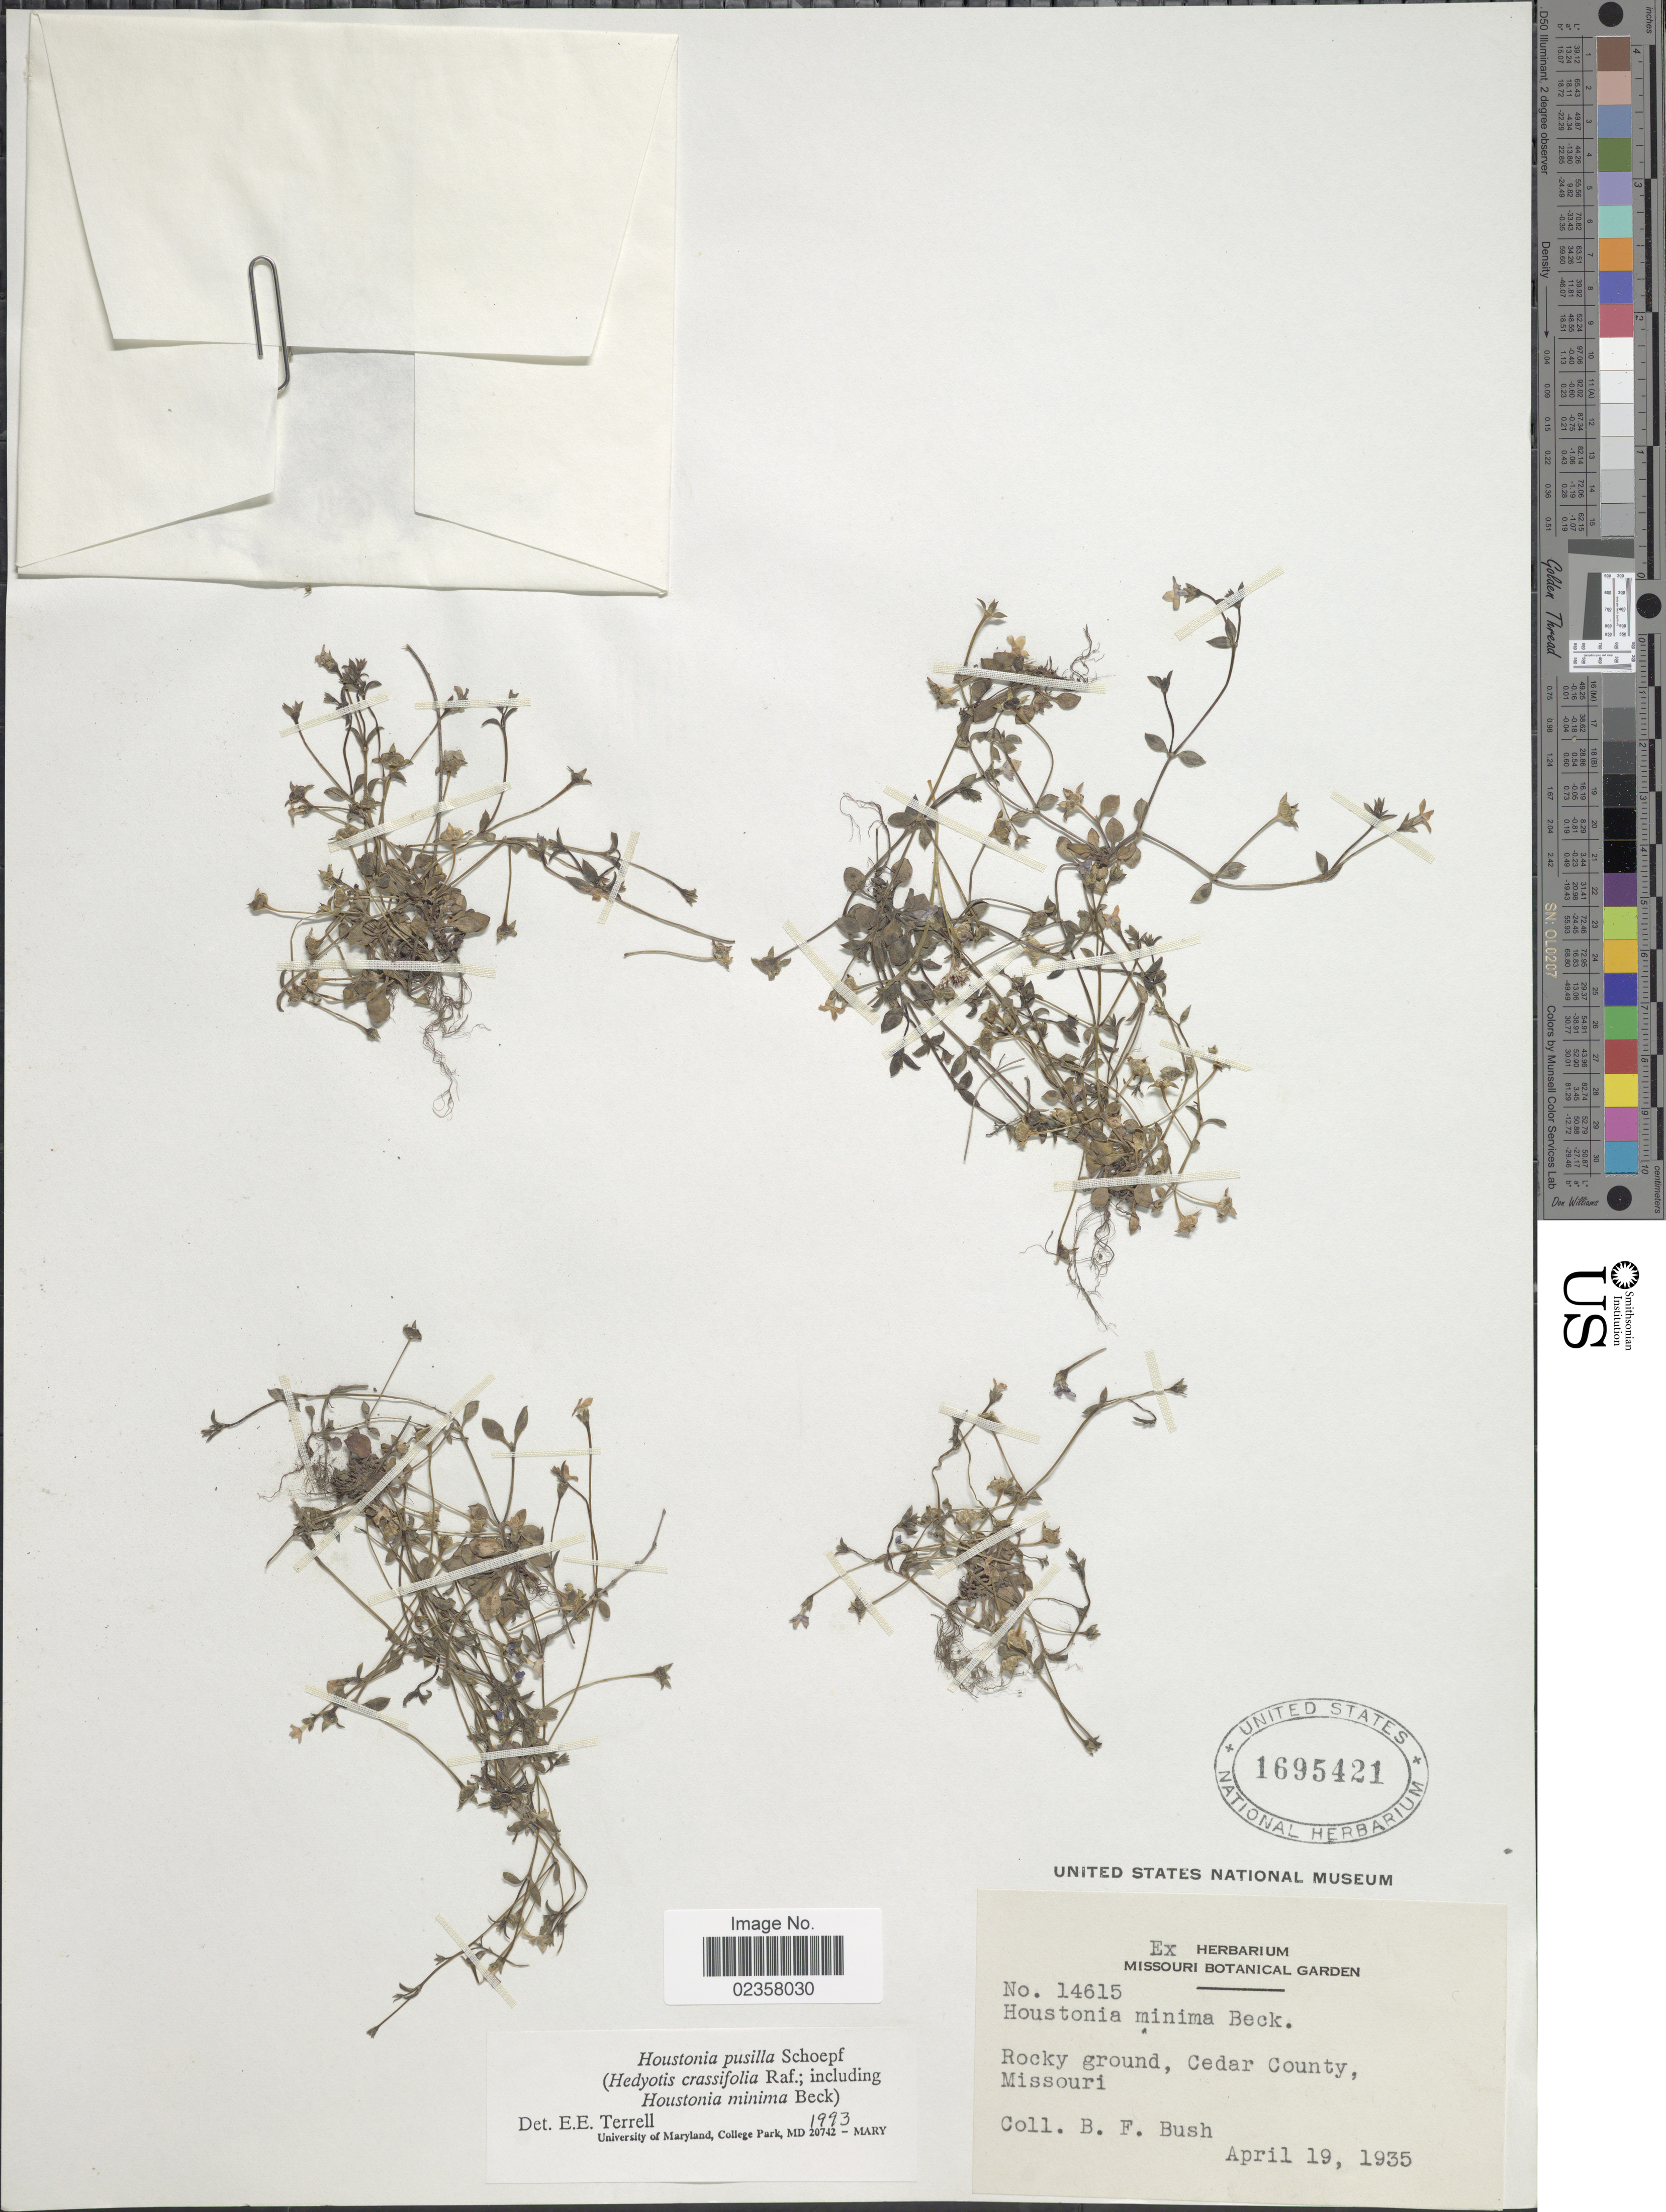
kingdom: Plantae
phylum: Tracheophyta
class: Magnoliopsida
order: Gentianales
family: Rubiaceae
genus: Houstonia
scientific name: Houstonia pusilla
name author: Schoepf.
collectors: B. F. Bush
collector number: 14615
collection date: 1935-04-19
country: United States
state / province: Missouri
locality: Rocky ground, Cedar County Missouri.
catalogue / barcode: US 1695421